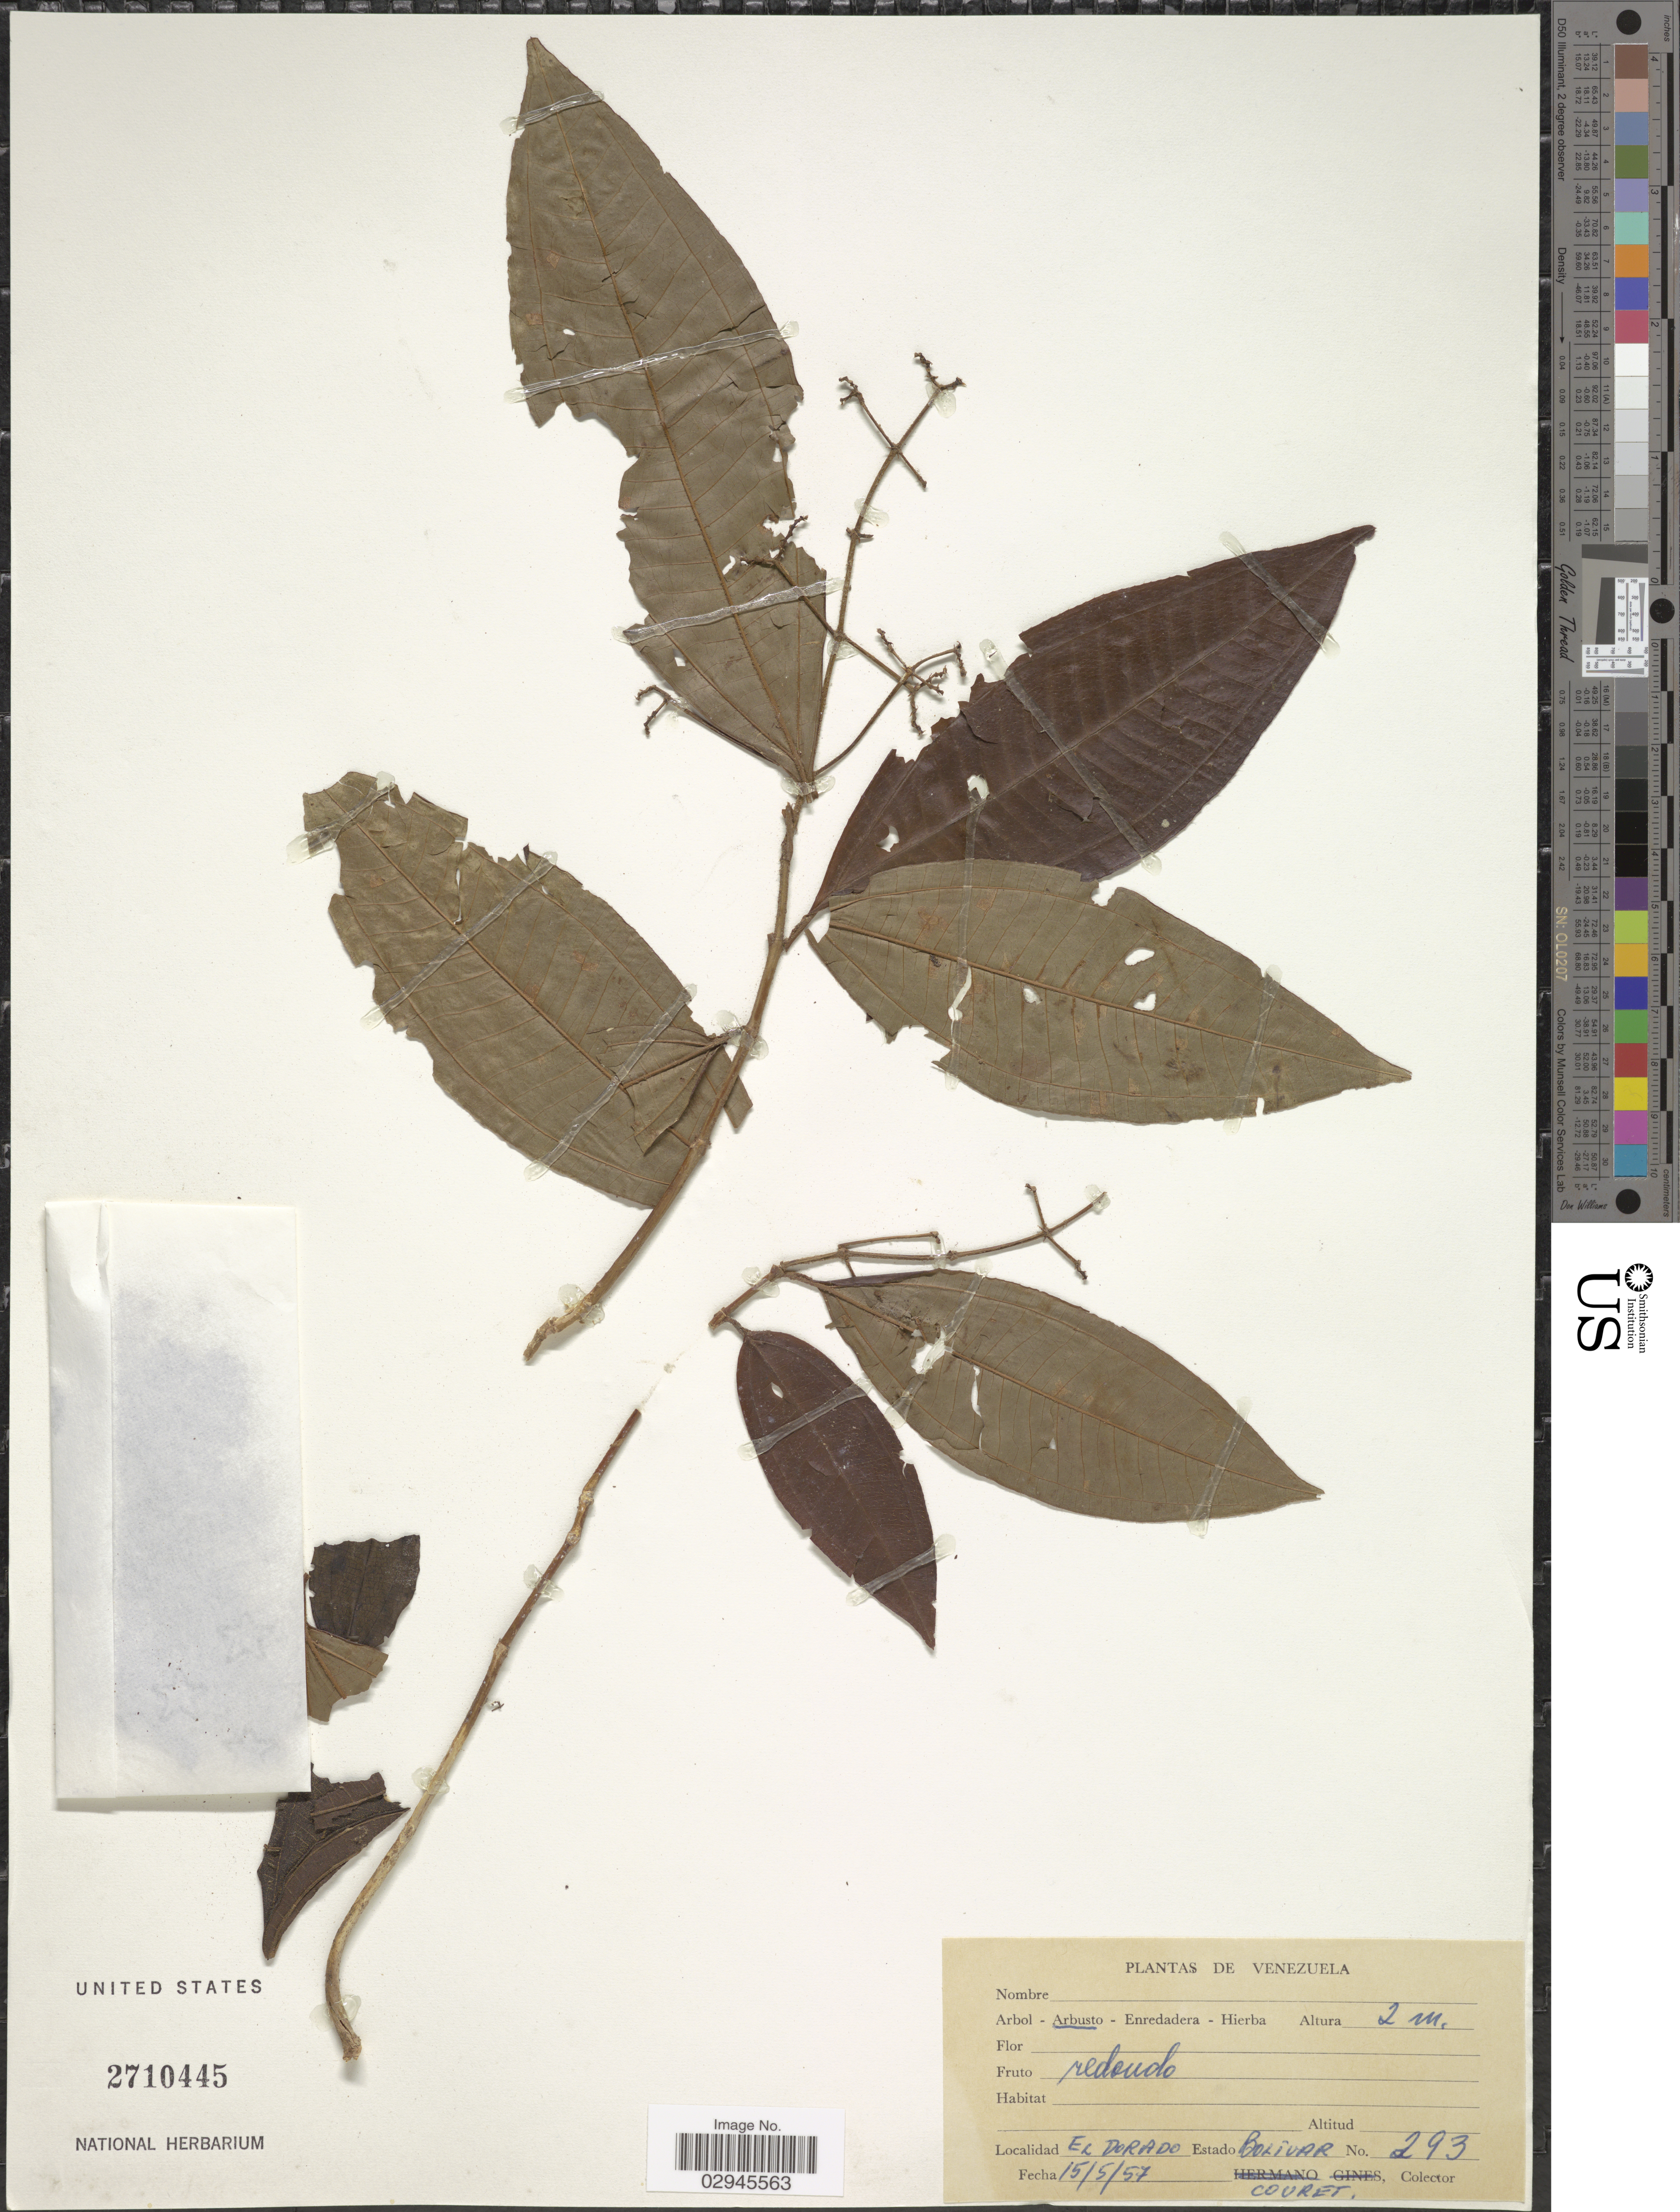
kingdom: Plantae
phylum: Tracheophyta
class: Magnoliopsida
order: Myrtales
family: Melastomataceae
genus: Miconia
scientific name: Miconia sp.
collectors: -. Couret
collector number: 293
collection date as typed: Transcribed d/m/y: 15/5/57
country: Venezuela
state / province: Bolivar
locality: El Dorado.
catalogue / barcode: US 2710445